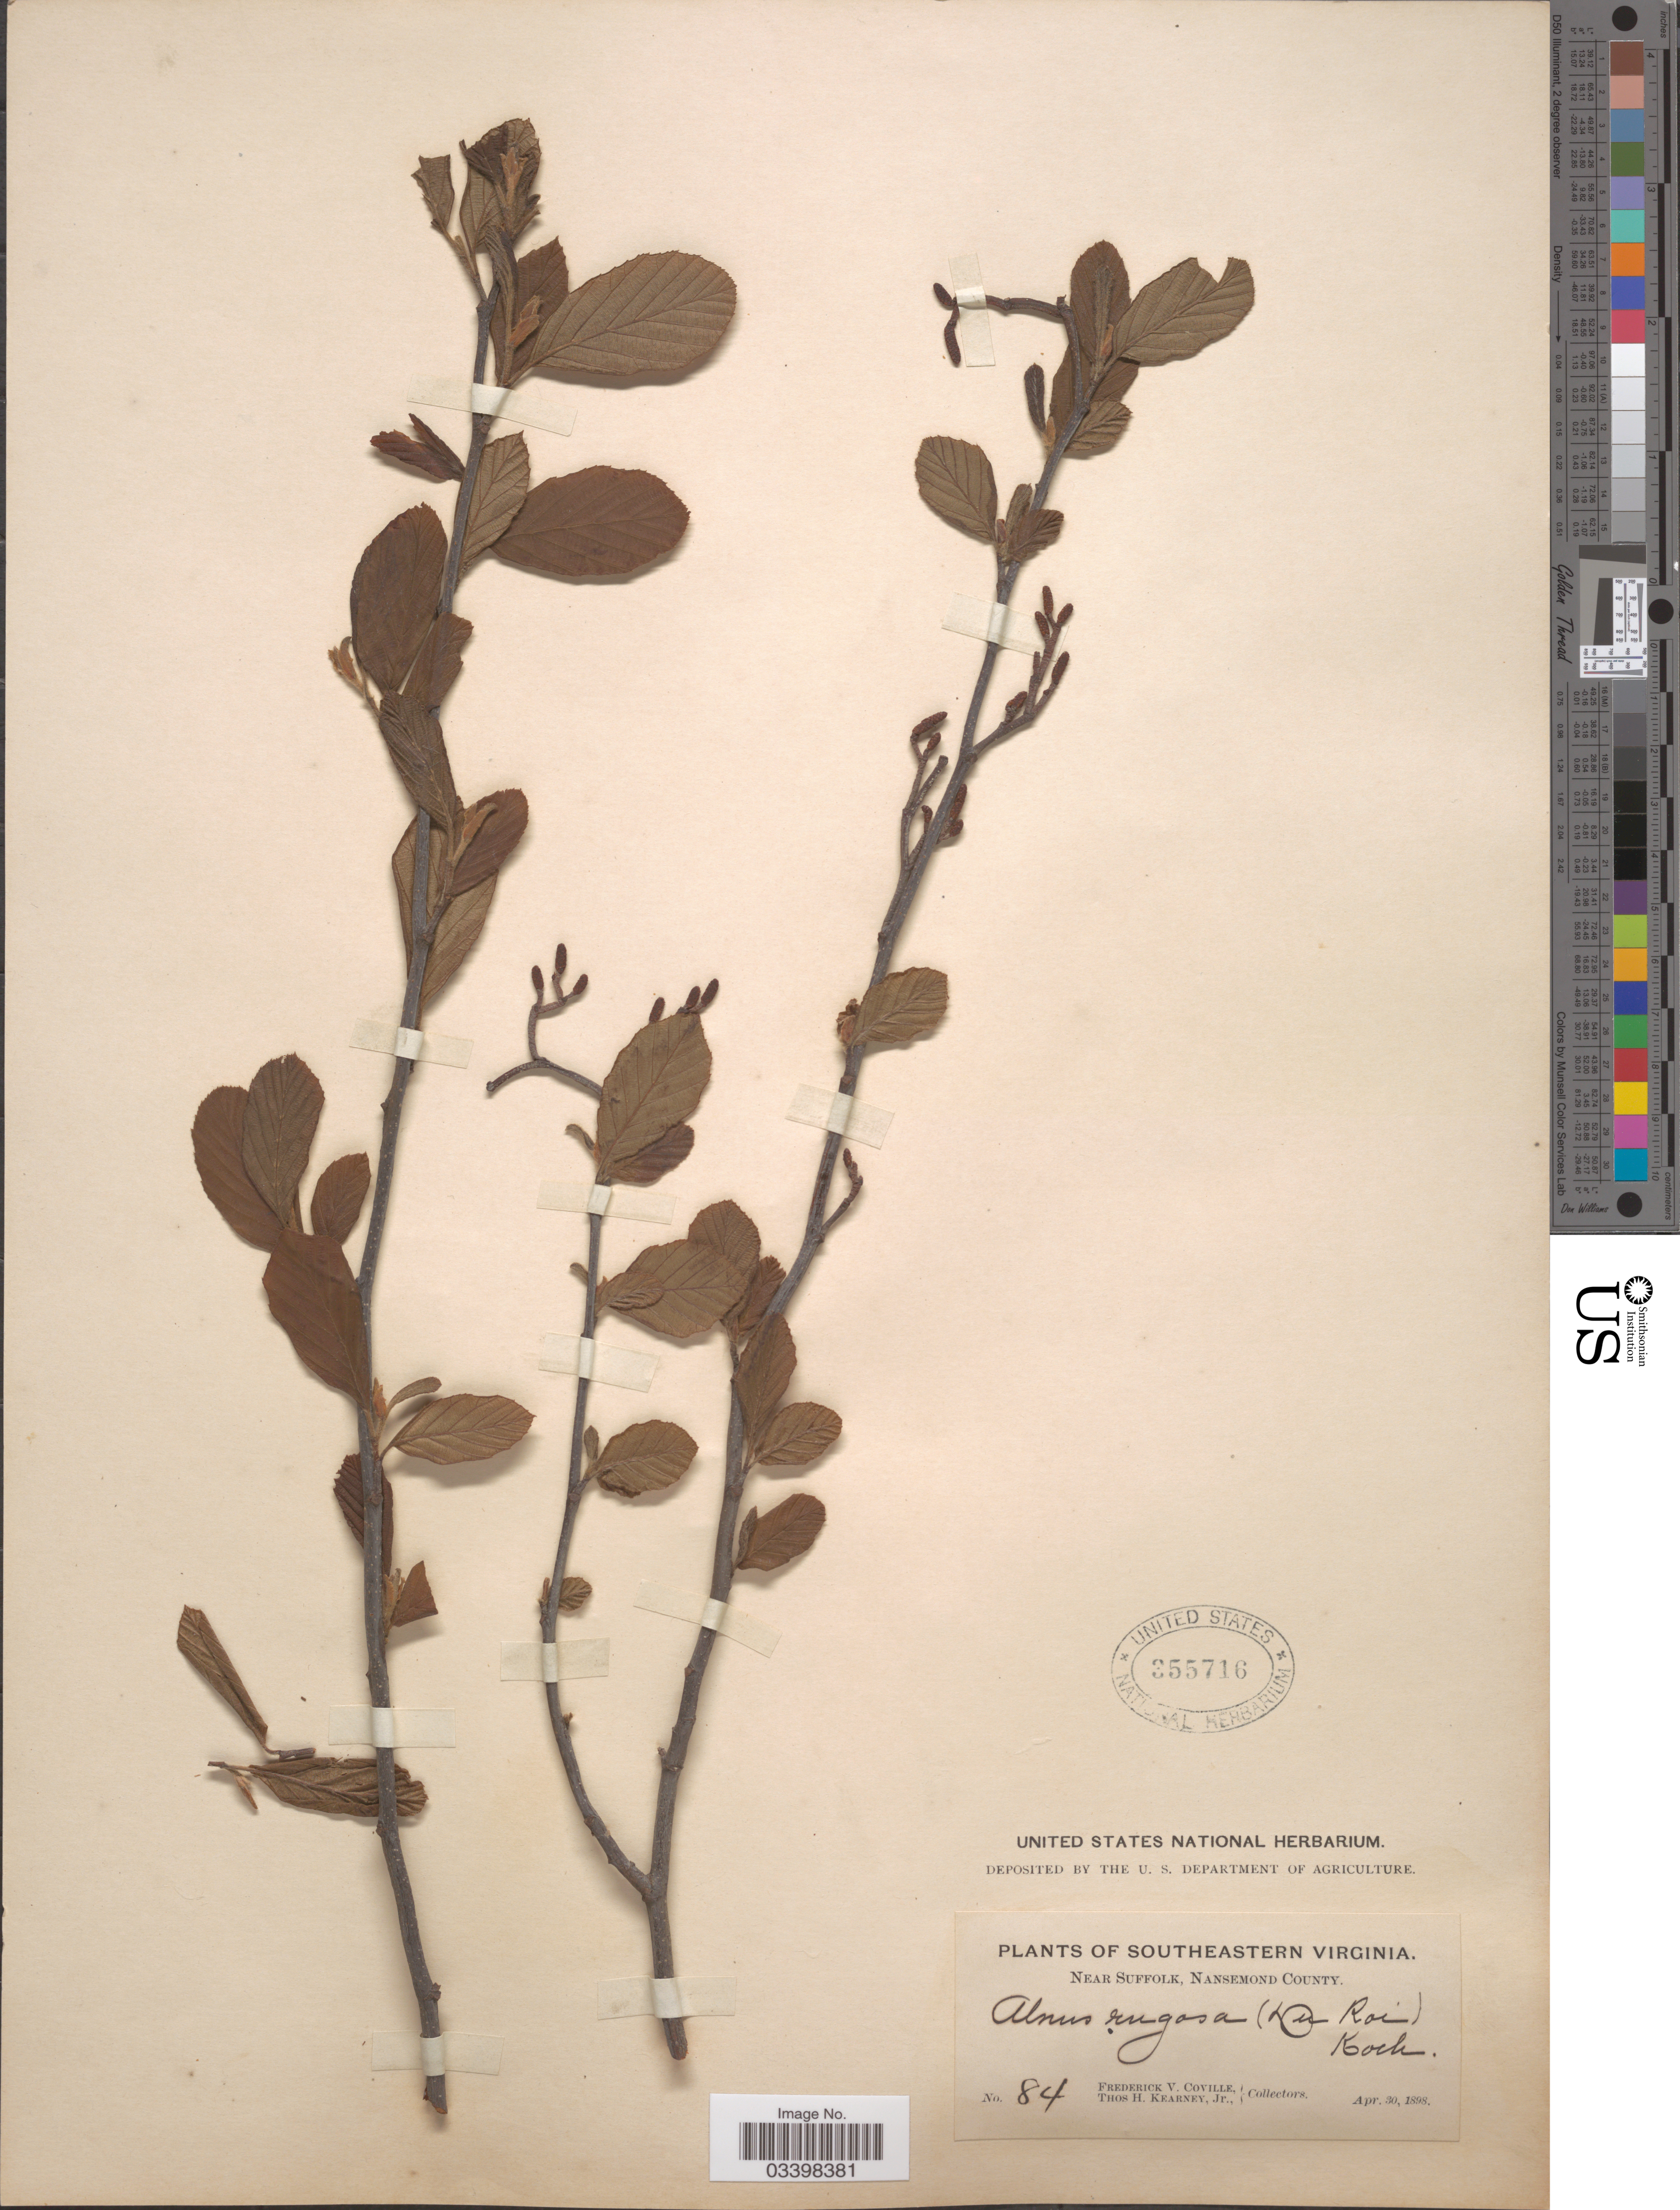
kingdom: Plantae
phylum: Tracheophyta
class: Magnoliopsida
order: Fagales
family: Betulaceae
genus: Alnus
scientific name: Alnus serrulata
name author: (Aiton) Willd.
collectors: F. V. Coville & T. H. Kearney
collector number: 84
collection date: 1898-04-30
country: United States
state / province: Virginia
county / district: City of Suffolk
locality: Southeastern Virginia. Near Suffolk, Nansemond County.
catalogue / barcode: US 355716